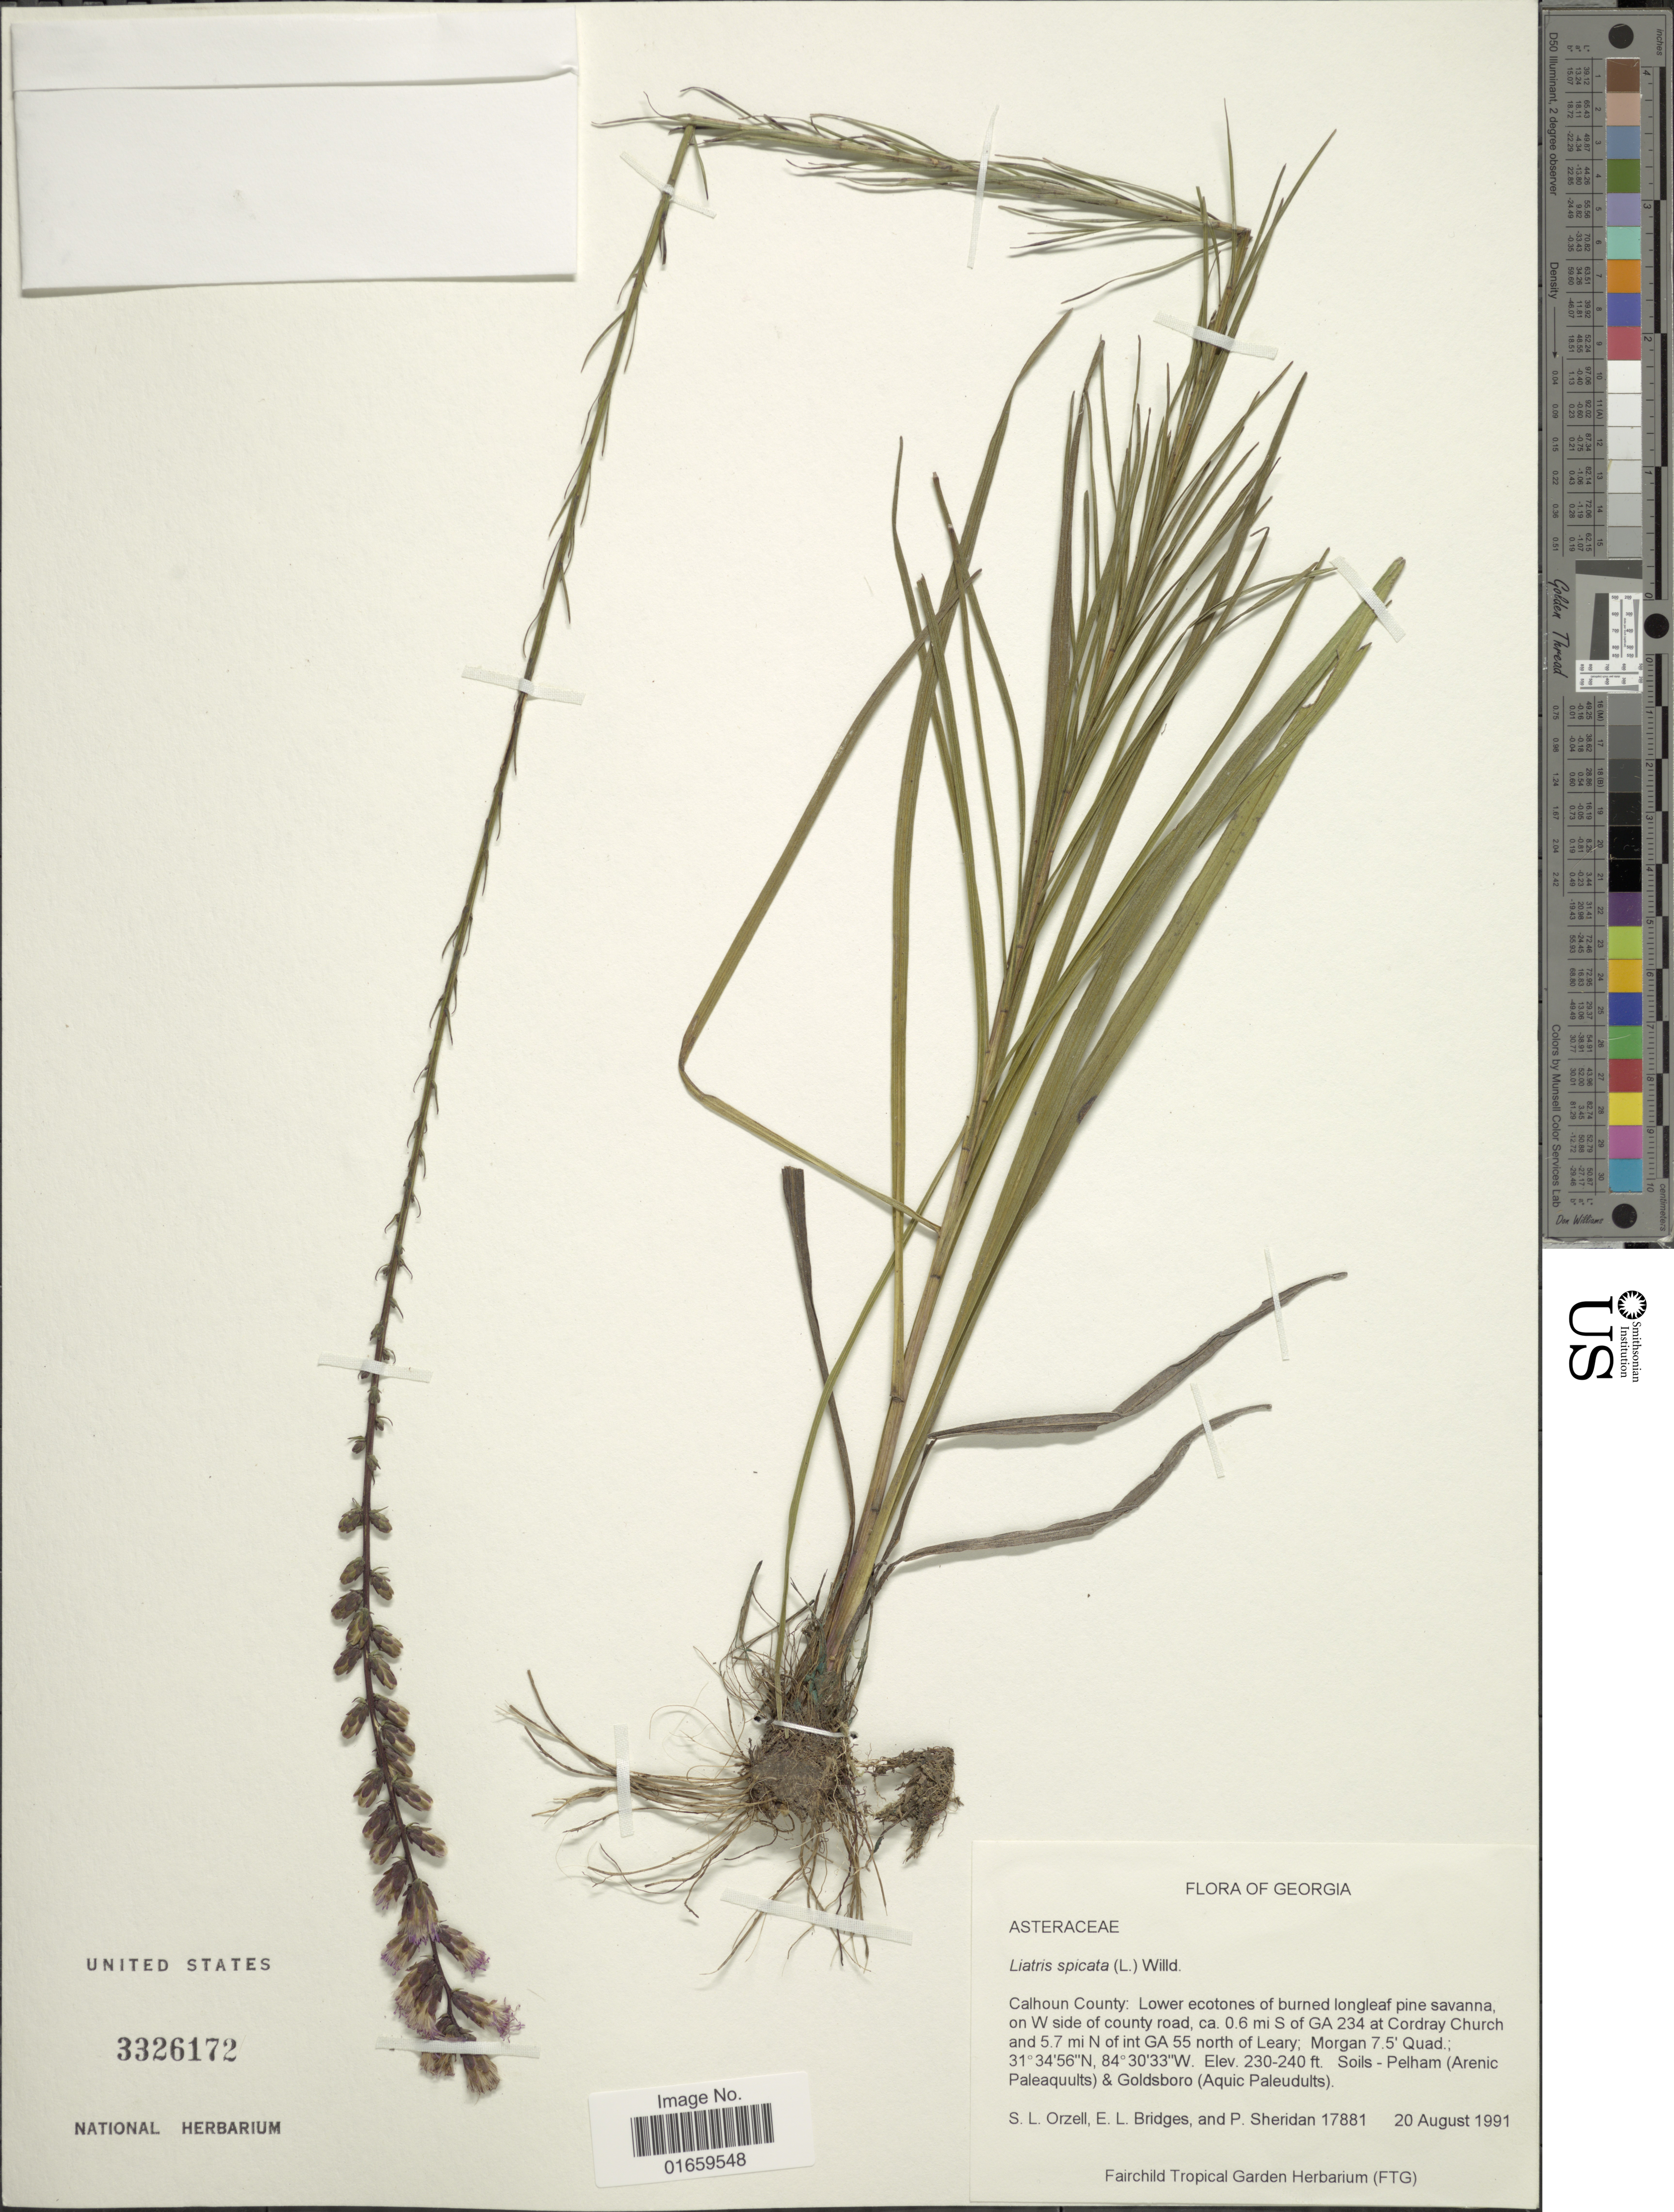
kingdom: Plantae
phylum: Tracheophyta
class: Magnoliopsida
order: Asterales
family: Asteraceae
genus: Liatris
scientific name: Liatris spicata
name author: (L.) Willd.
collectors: S. Orzell, E. Bridges & P. Sheridan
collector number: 17881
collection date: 1991-08-20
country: United States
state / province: Georgia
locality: Calhoun County: Lower ecotones of burned longleaf pine savanna, on W side of county road, ca. 0.6 mi S of GA 234 at Corday Church and 5.7 mi N of int GA 55 north of Leary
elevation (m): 70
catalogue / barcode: US 3326172